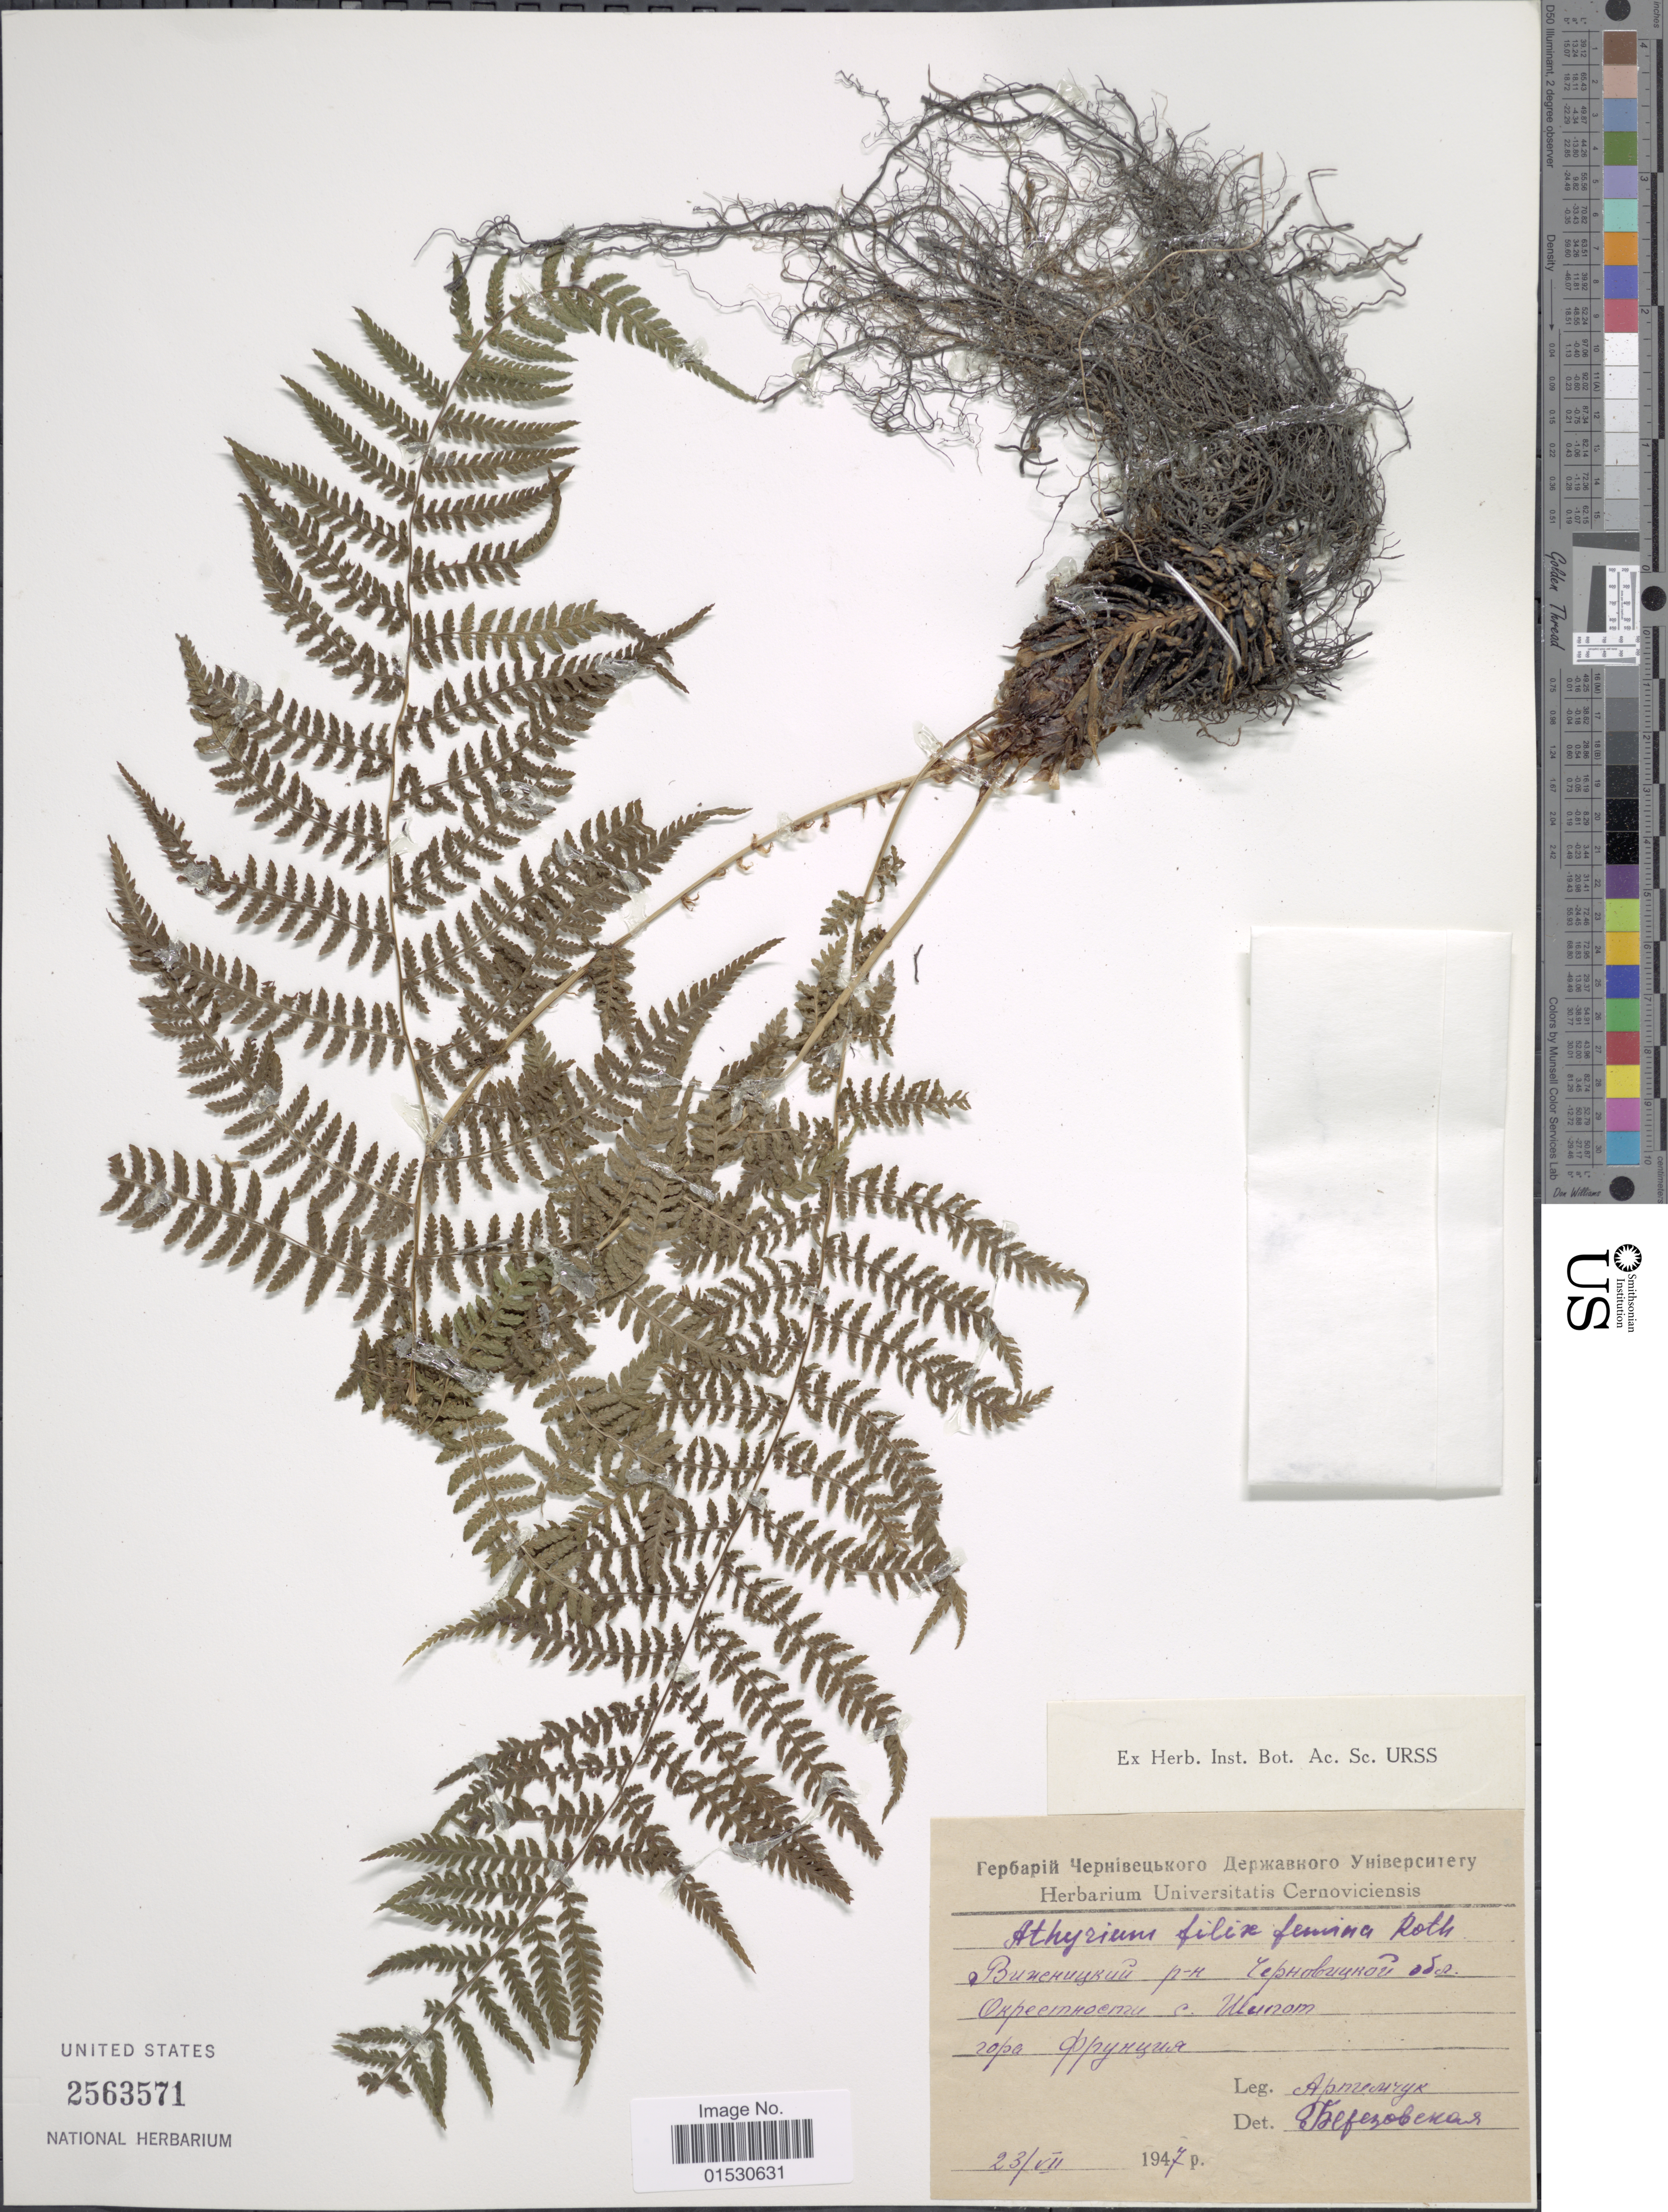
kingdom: Plantae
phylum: Tracheophyta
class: Polypodiopsida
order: Polypodiales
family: Athyriaceae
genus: Athyrium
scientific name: Athyrium filix-femina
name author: (L.) Roth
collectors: Artemchuk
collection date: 1947-07-23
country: Ukraine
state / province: Chernivtsi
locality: District Vyzhnytsia, vicinity of village Shepit.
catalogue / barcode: US 2563571